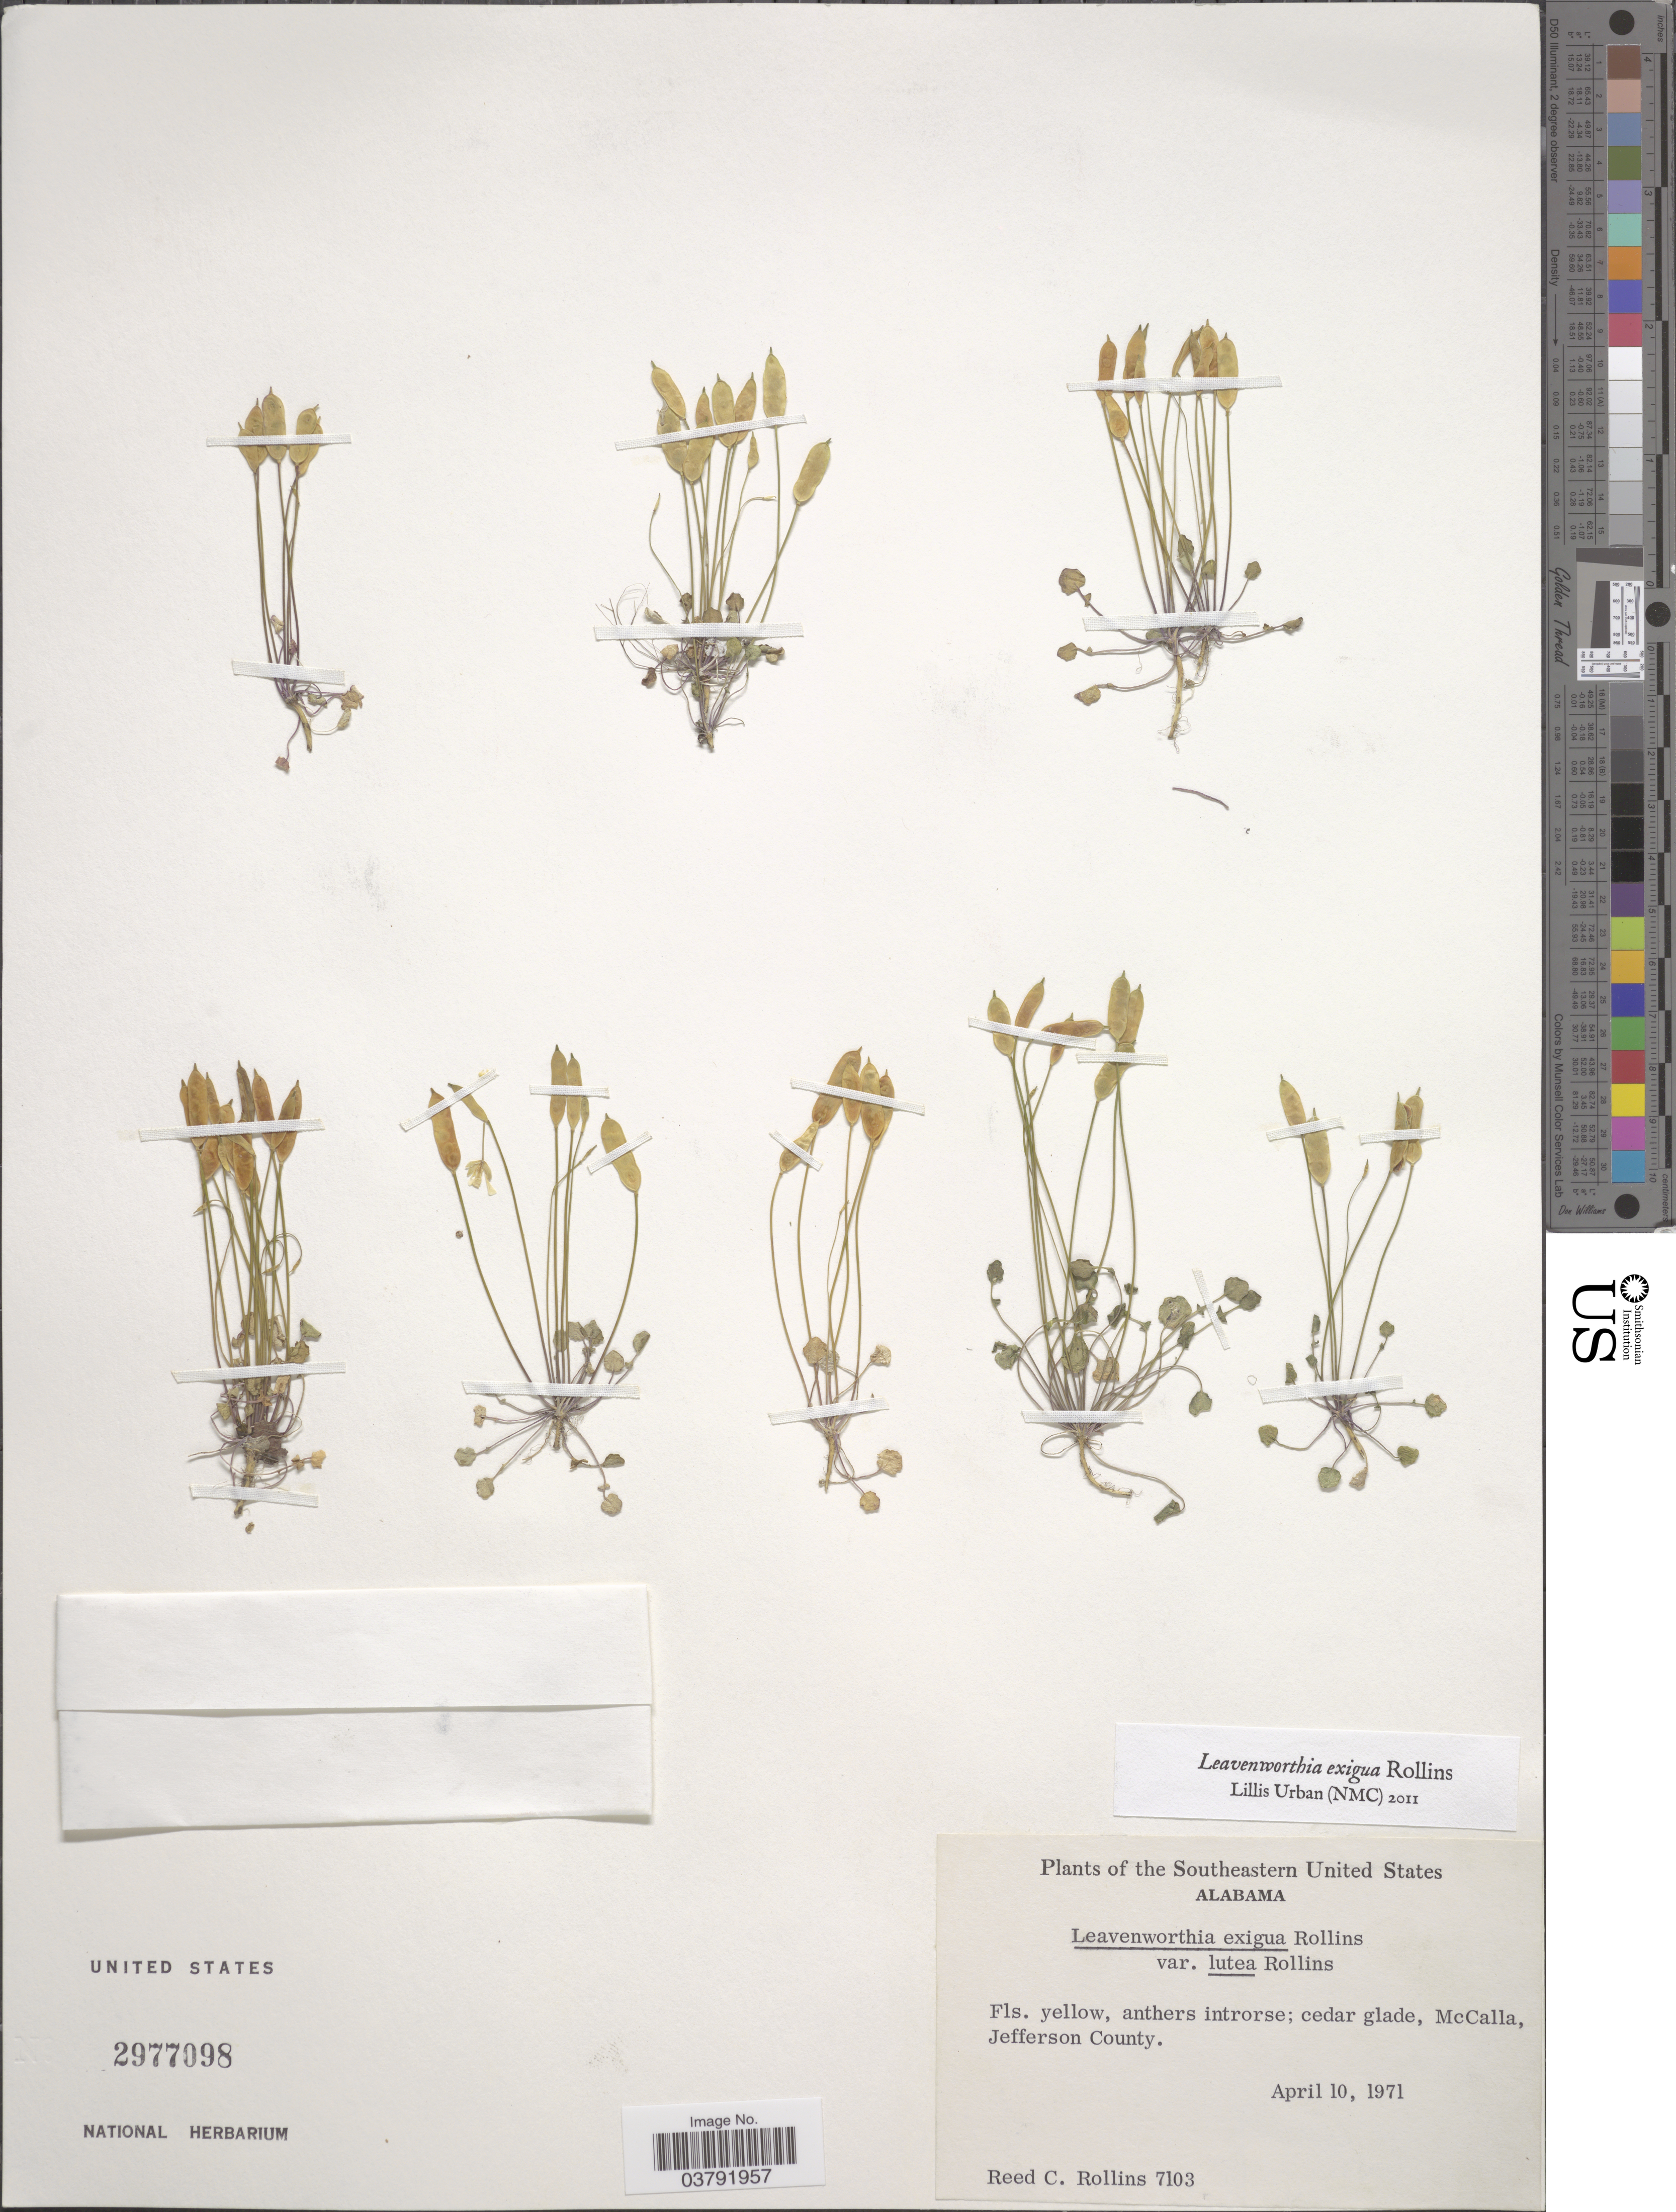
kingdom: Plantae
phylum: Tracheophyta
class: Magnoliopsida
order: Brassicales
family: Brassicaceae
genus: Leavenworthia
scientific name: Leavenworthia exigua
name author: Rollins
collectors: R. C. Rollins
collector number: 7103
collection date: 1971-04-10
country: United States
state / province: Alabama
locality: Southeastern United States. McCalla, Jefferson County.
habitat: cedar glade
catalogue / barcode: US 2977098